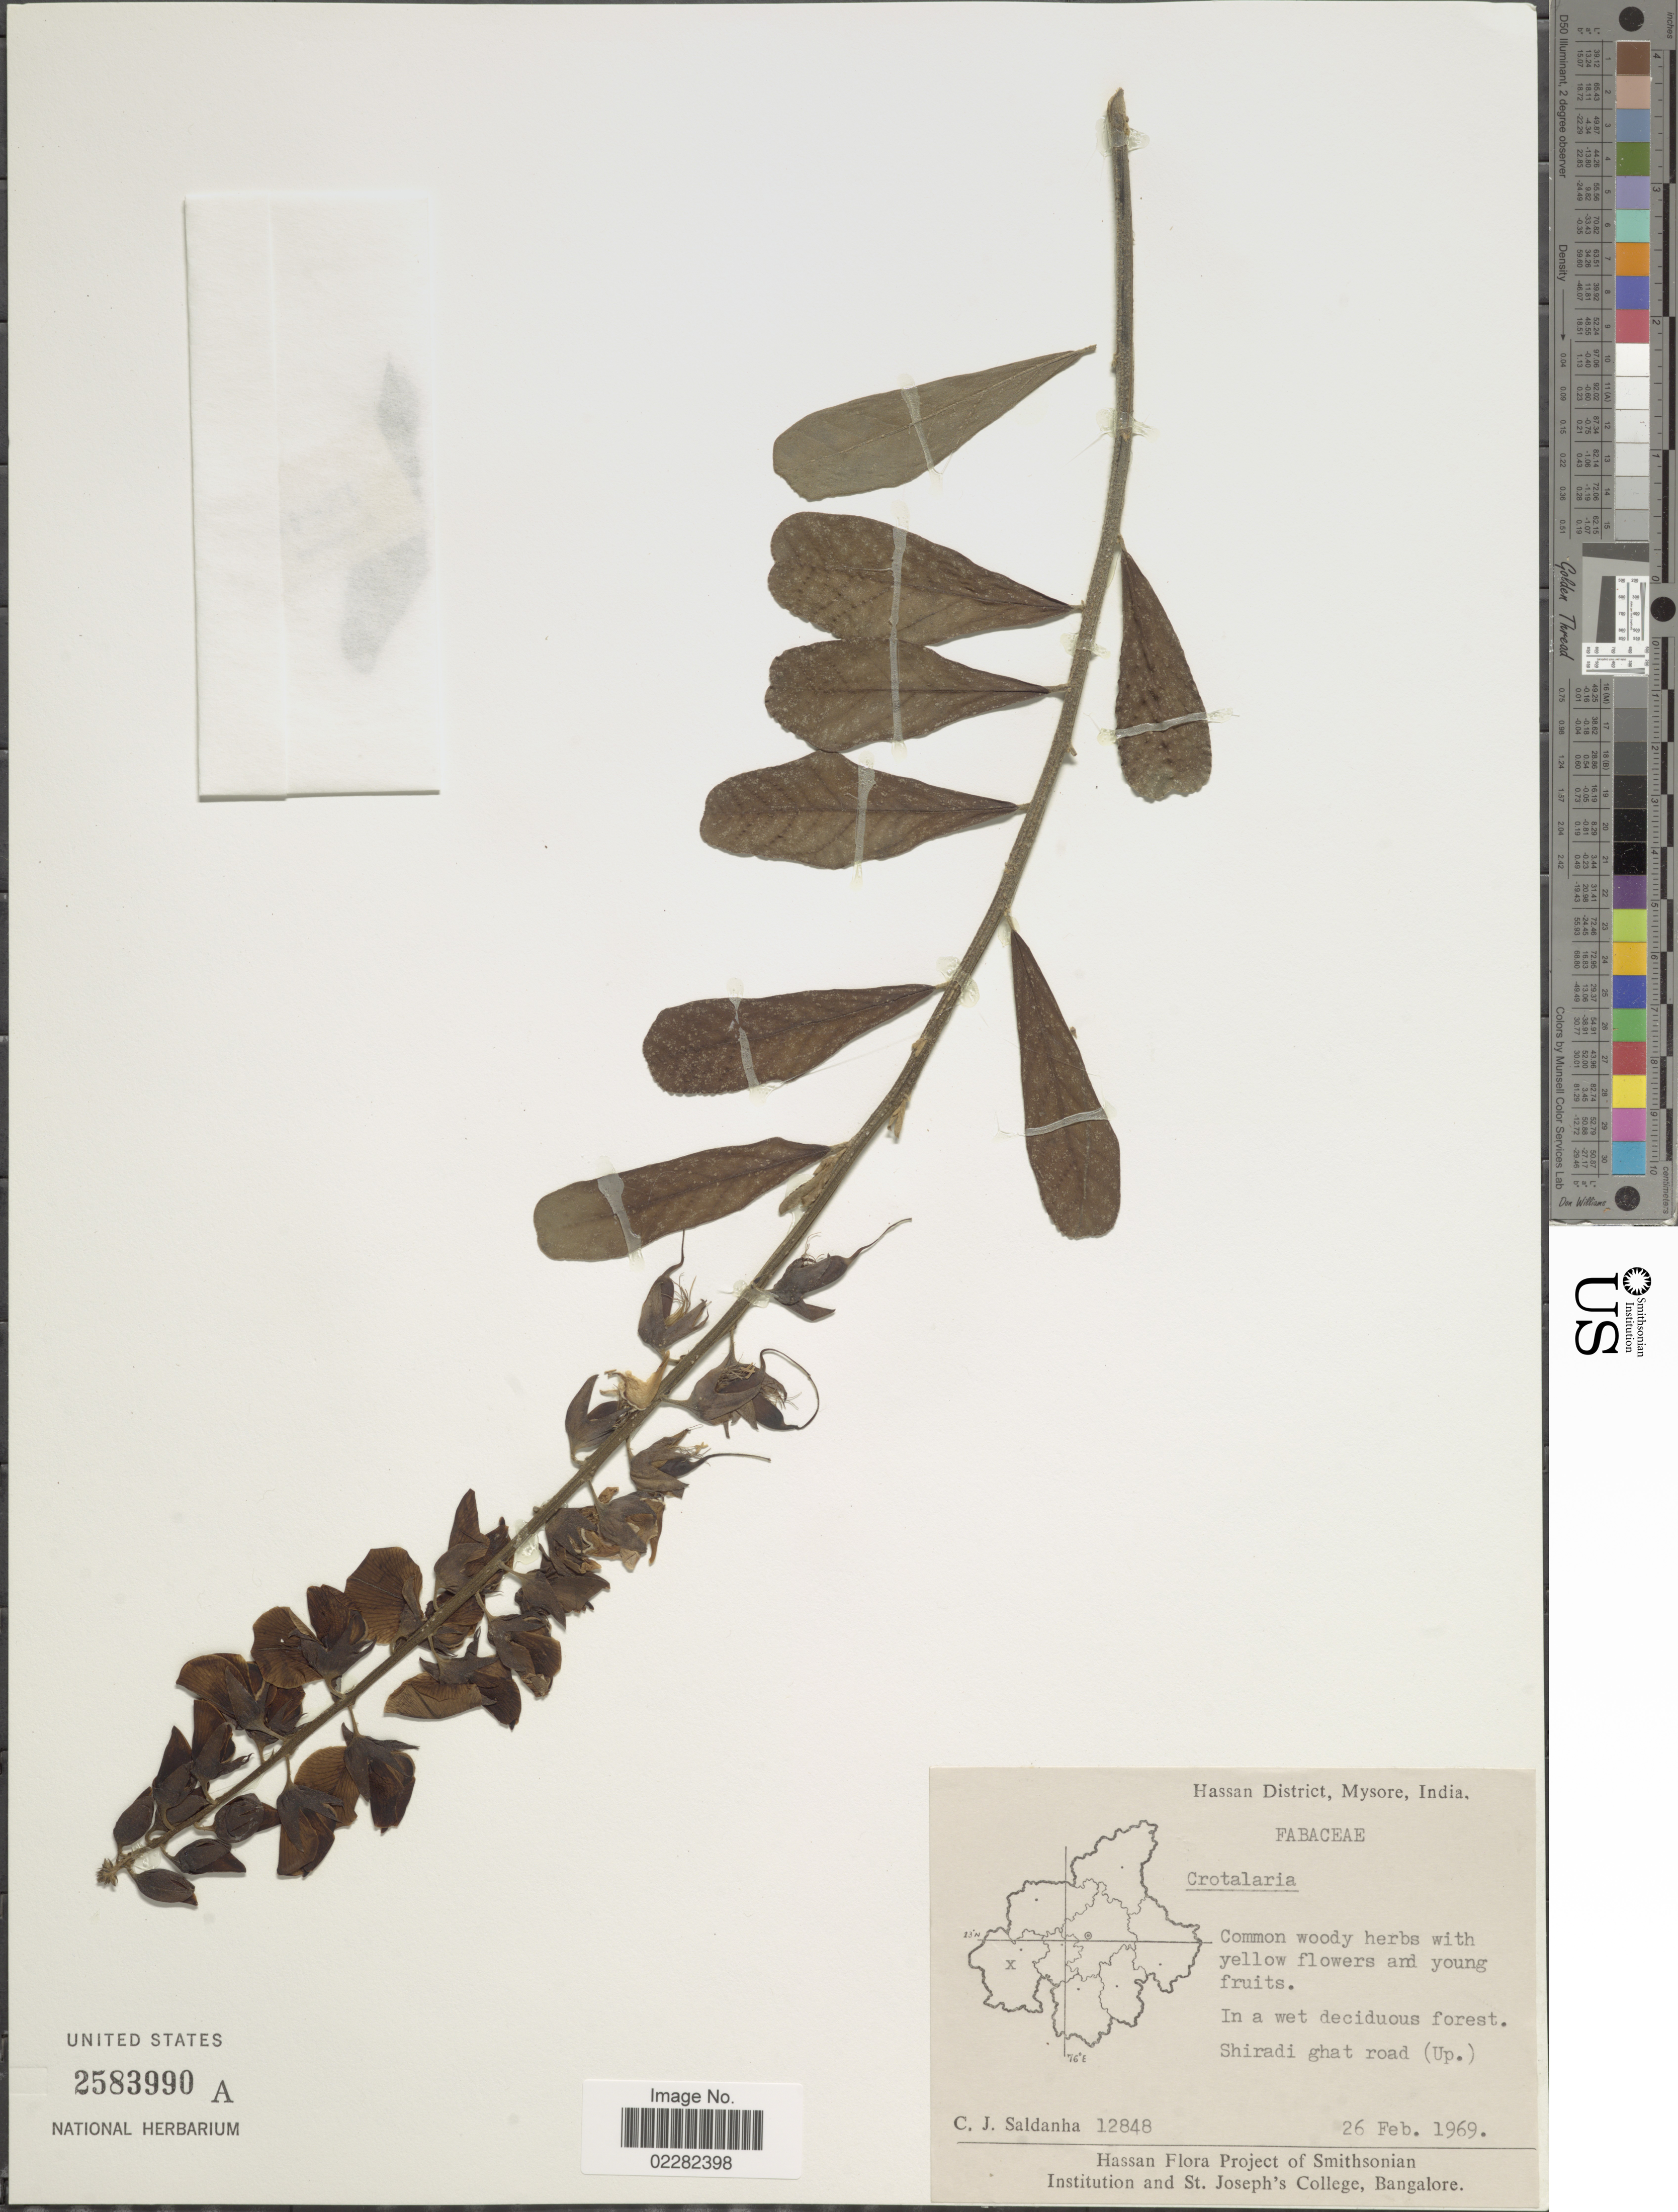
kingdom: Plantae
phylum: Tracheophyta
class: Magnoliopsida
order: Fabales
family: Fabaceae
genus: Crotalaria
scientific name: Crotalaria sp.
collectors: C. J. Saldanha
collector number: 12848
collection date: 1969-02-26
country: India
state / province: Karnataka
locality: Hassan District, Mysore, , Shiradi ghat road (Up)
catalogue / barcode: US 2583990A